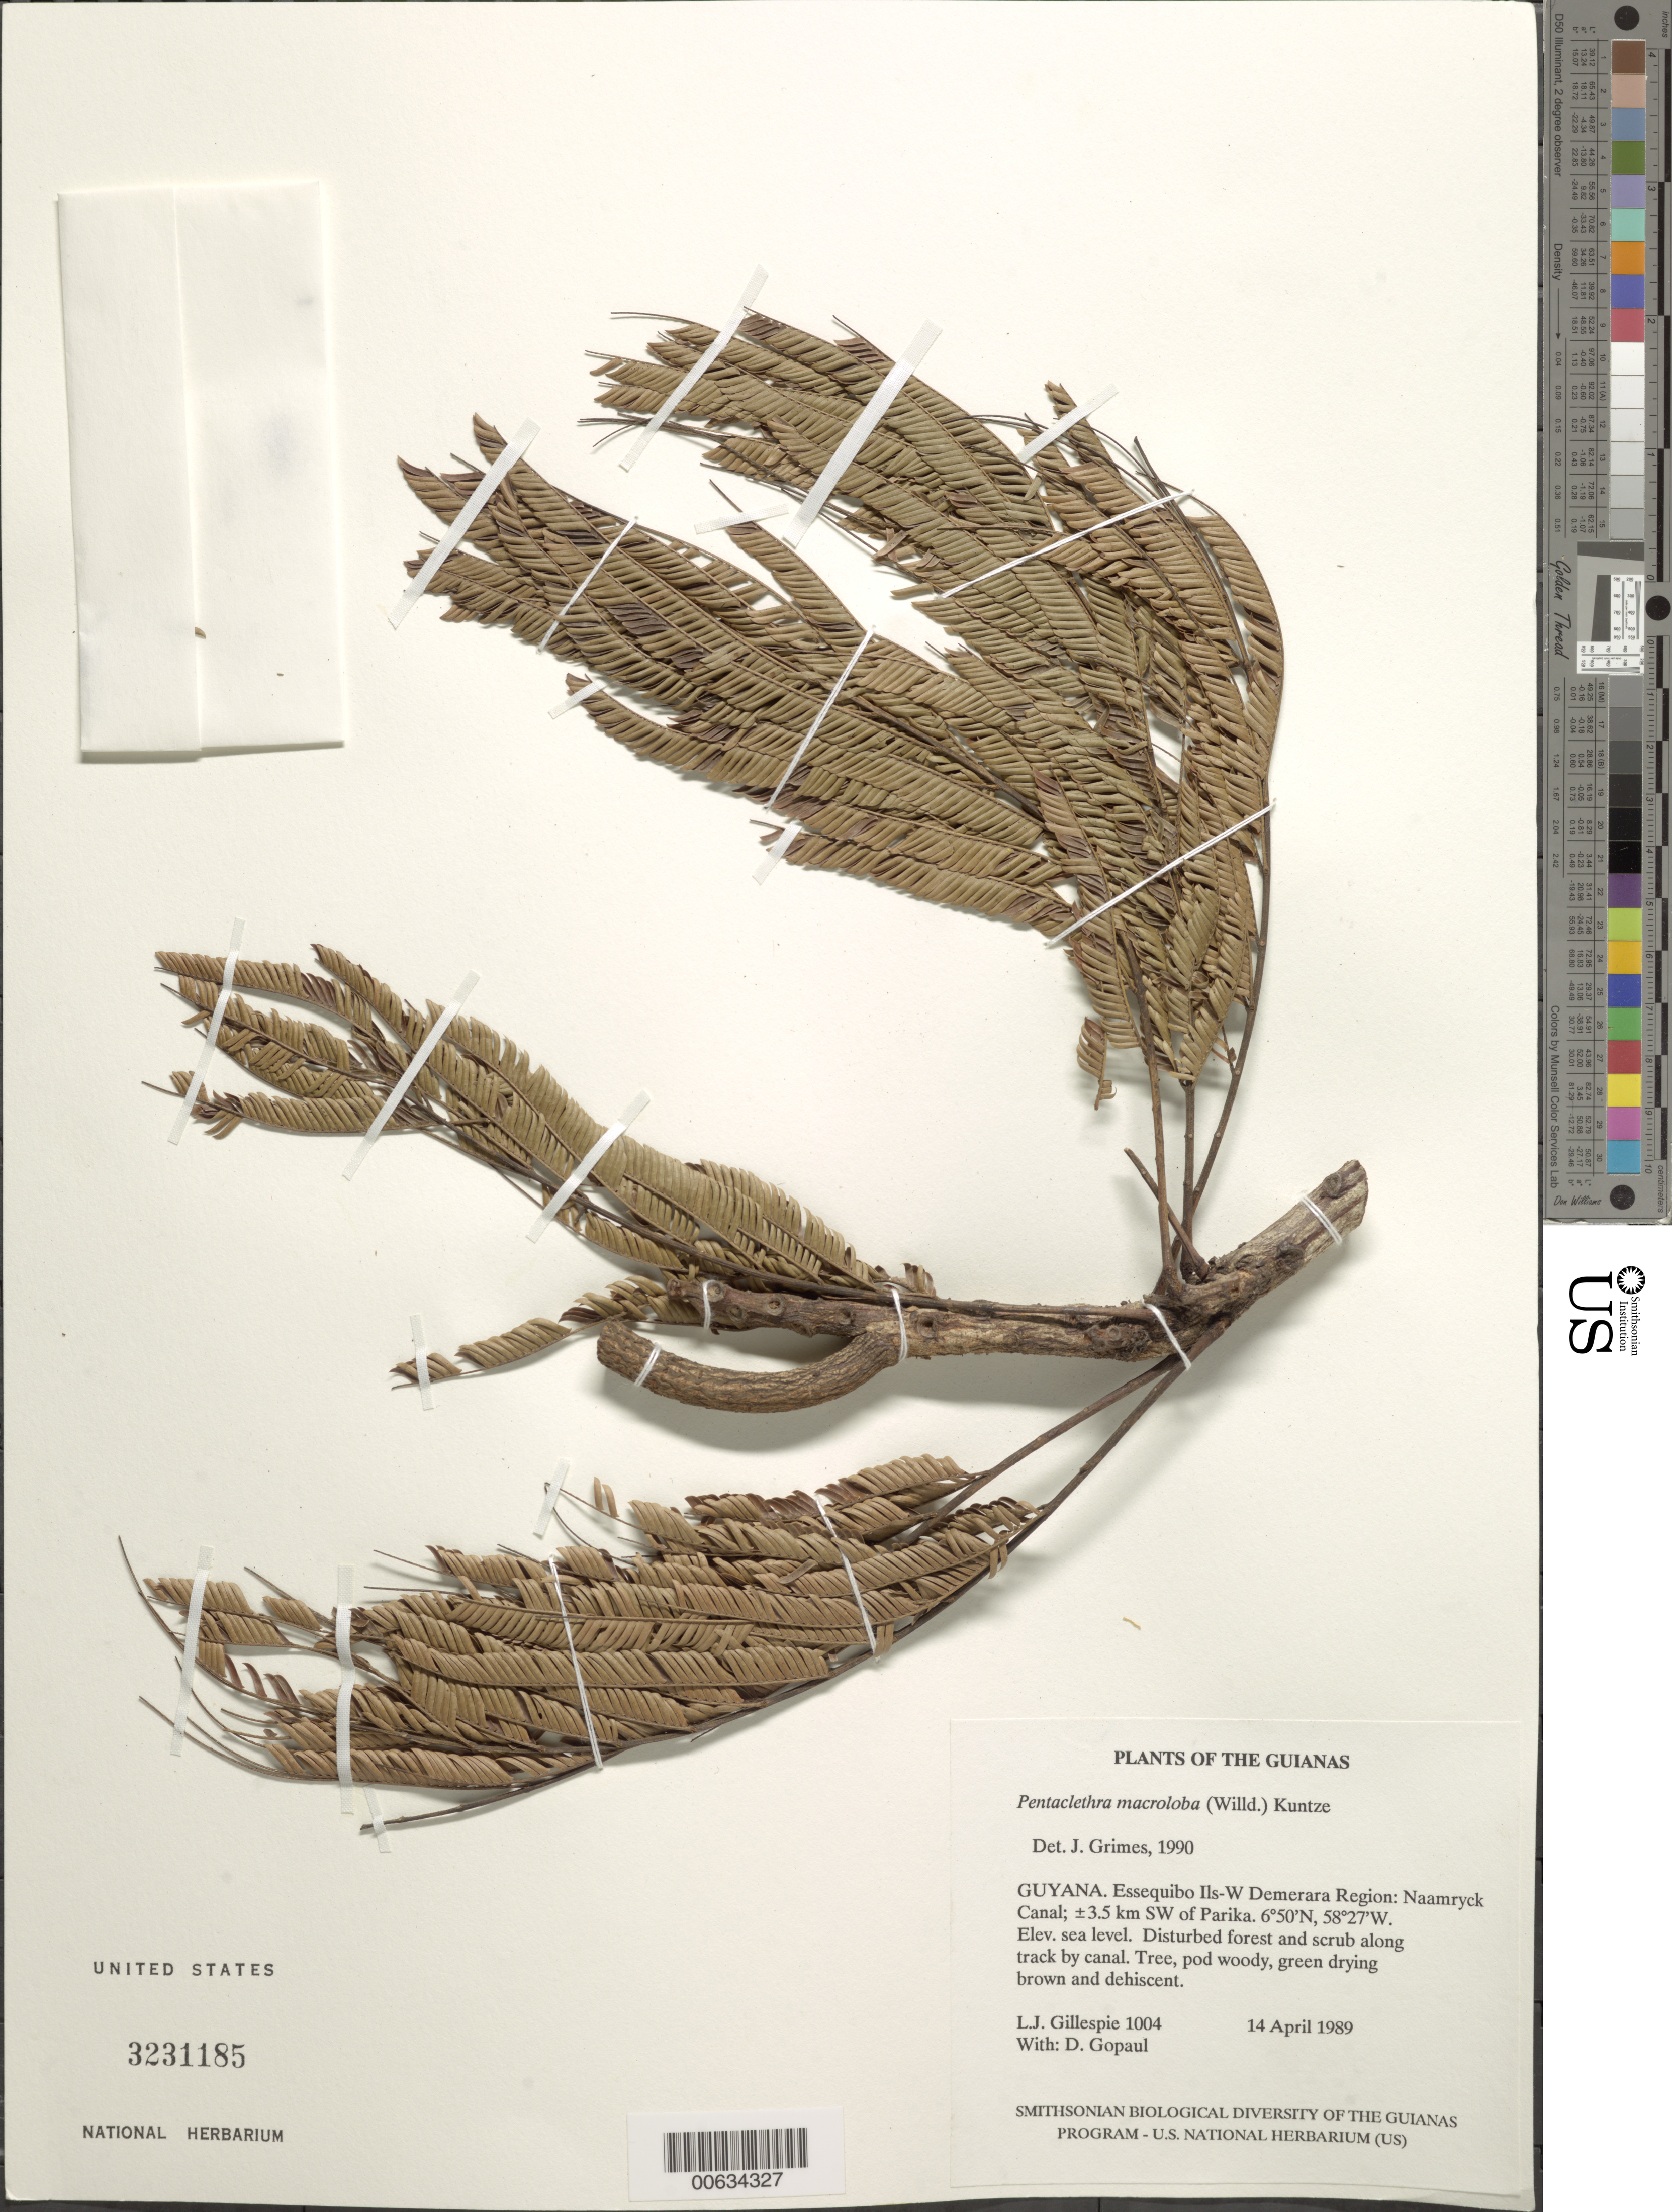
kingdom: Plantae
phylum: Tracheophyta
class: Magnoliopsida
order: Fabales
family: Fabaceae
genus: Pentaclethra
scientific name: Pentaclethra macroloba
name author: (Willd.) Kuntze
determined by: Grimes, J.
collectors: L. J. Gillespie & D. Gopaul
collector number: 1004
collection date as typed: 14 April 1989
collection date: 1989-04-14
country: Guyana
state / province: Essequibo Isl-W. Demerara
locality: Naamryck Canal; ±3.5 km SW of Parika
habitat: Disturbed forest and scrub along track by canal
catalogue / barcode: US 3231185